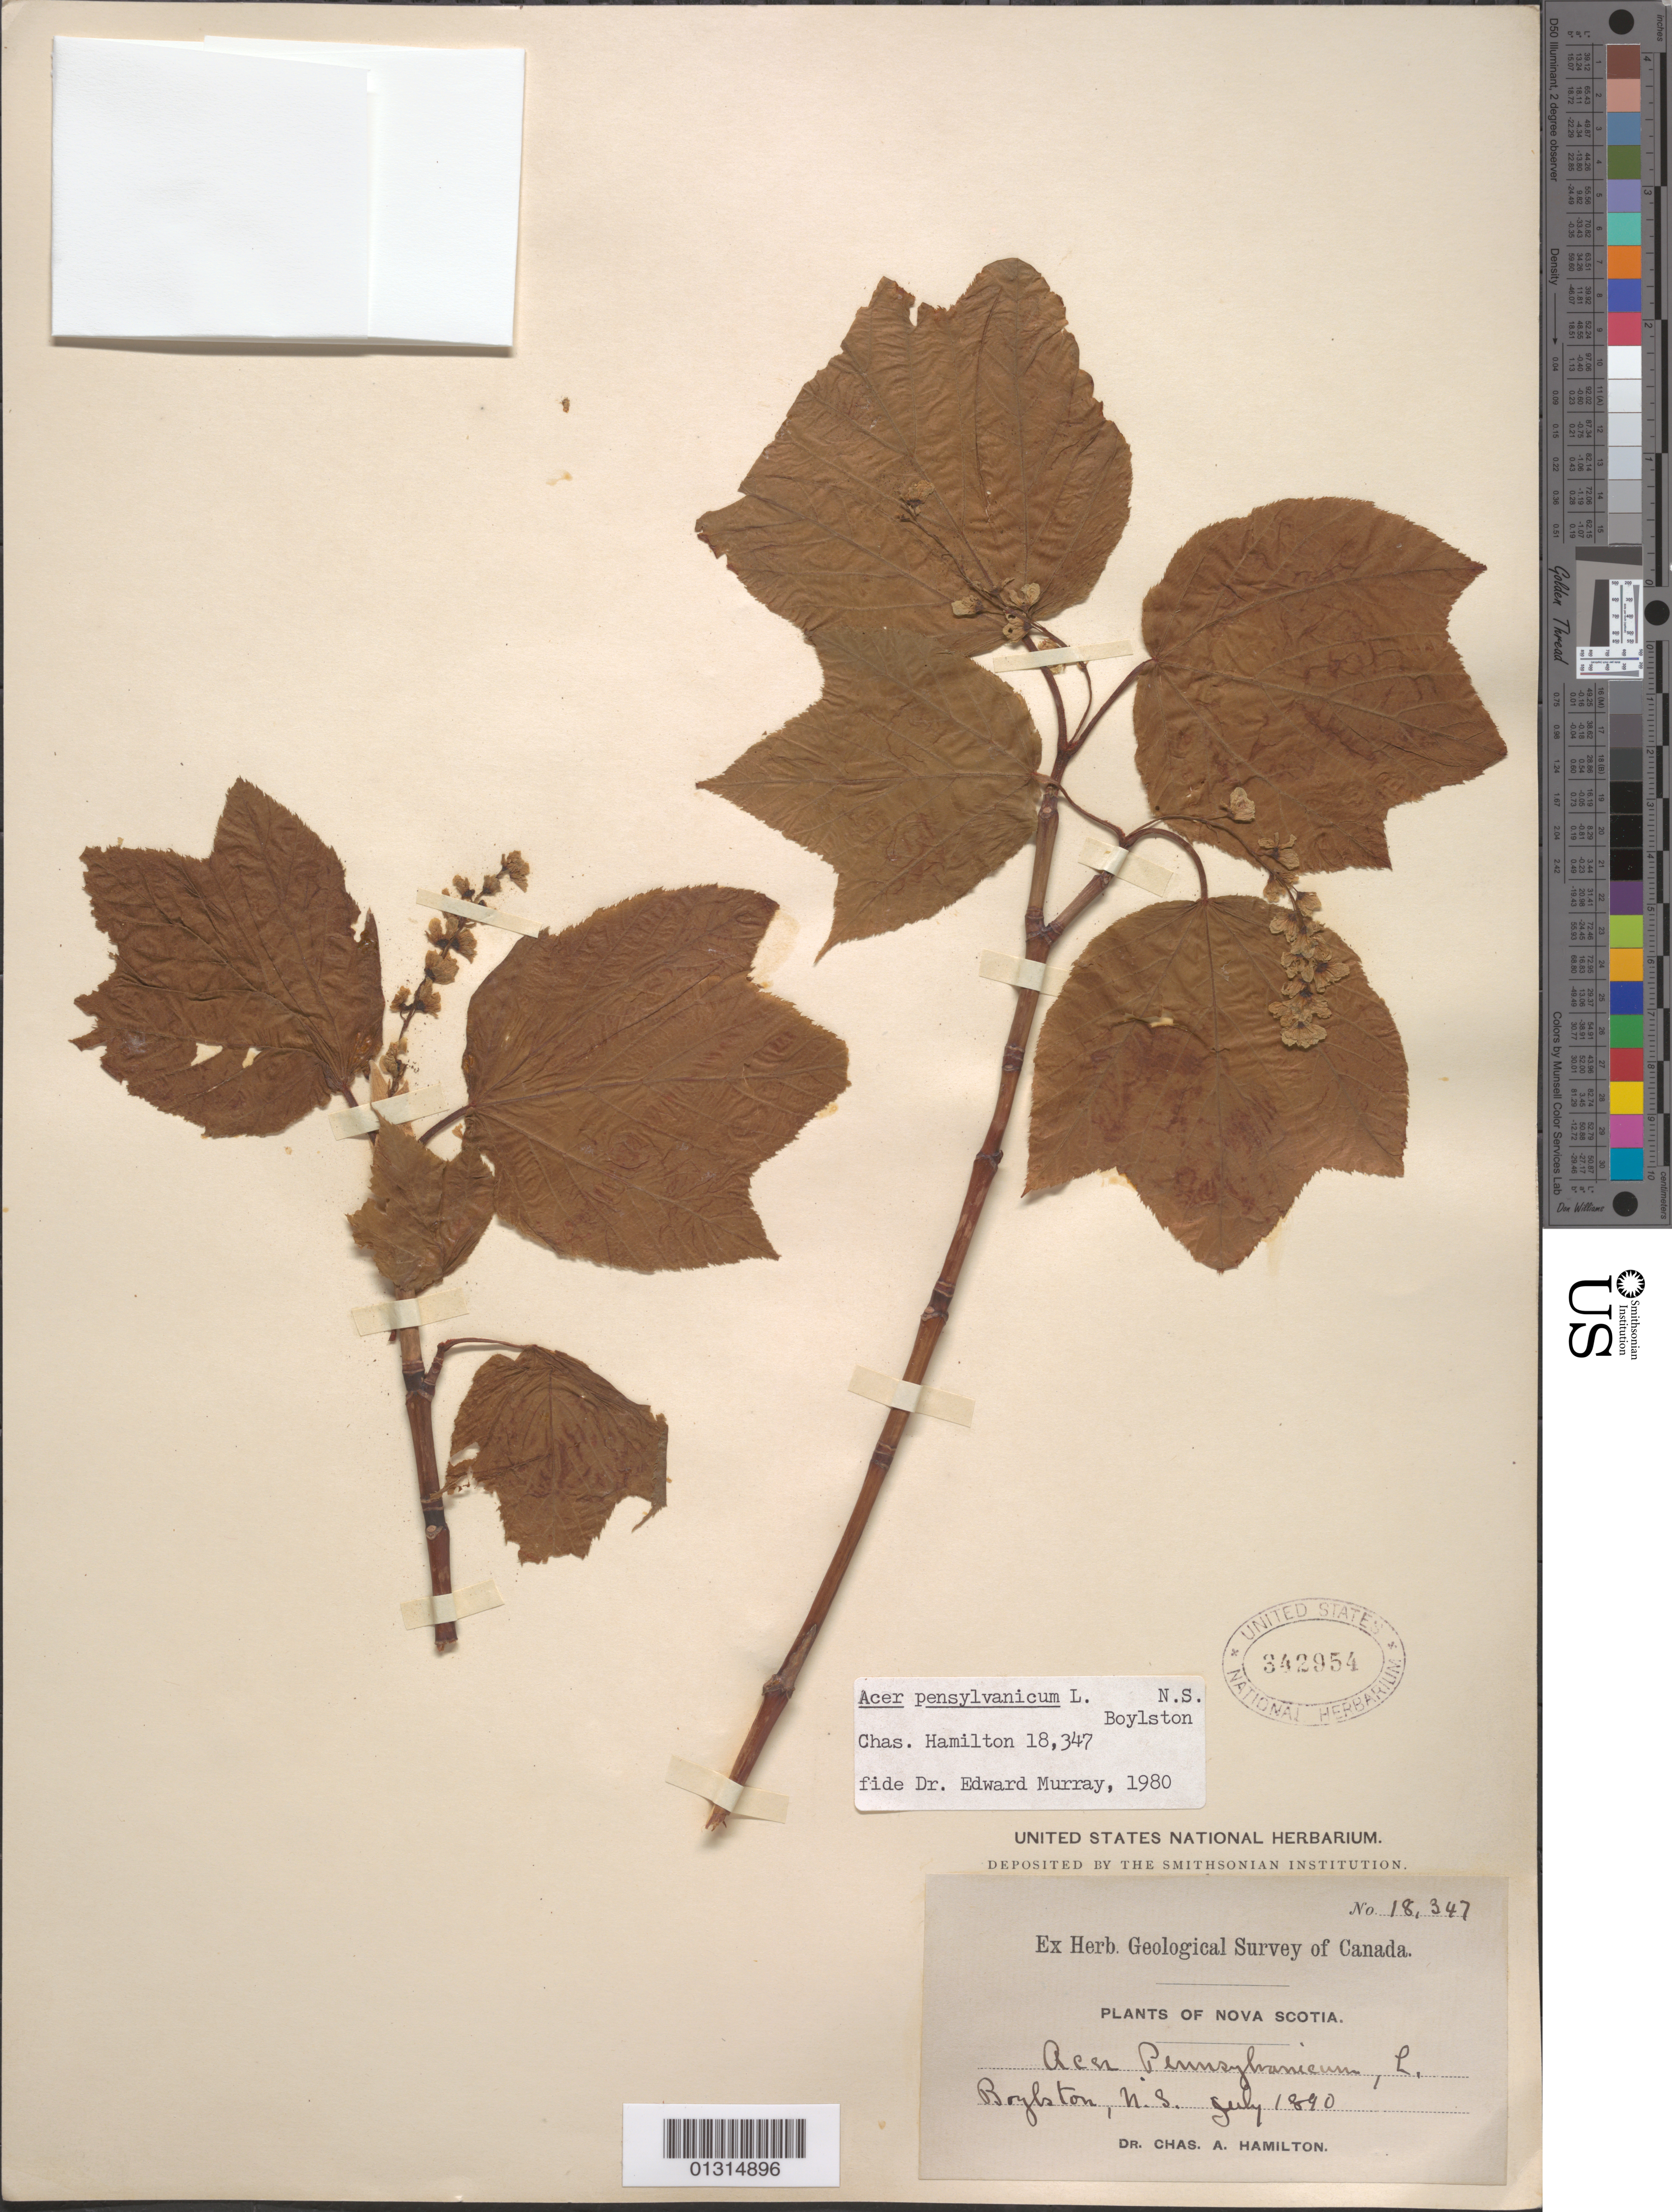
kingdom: Plantae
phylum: Tracheophyta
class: Magnoliopsida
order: Sapindales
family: Sapindaceae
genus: Acer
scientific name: Acer pensylvanicum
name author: L.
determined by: Murray, Edward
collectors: C. A. Hamilton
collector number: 18347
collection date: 1890-07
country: Canada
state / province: Nova Scotia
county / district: Guysborough County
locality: Boylston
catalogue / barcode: US 342954